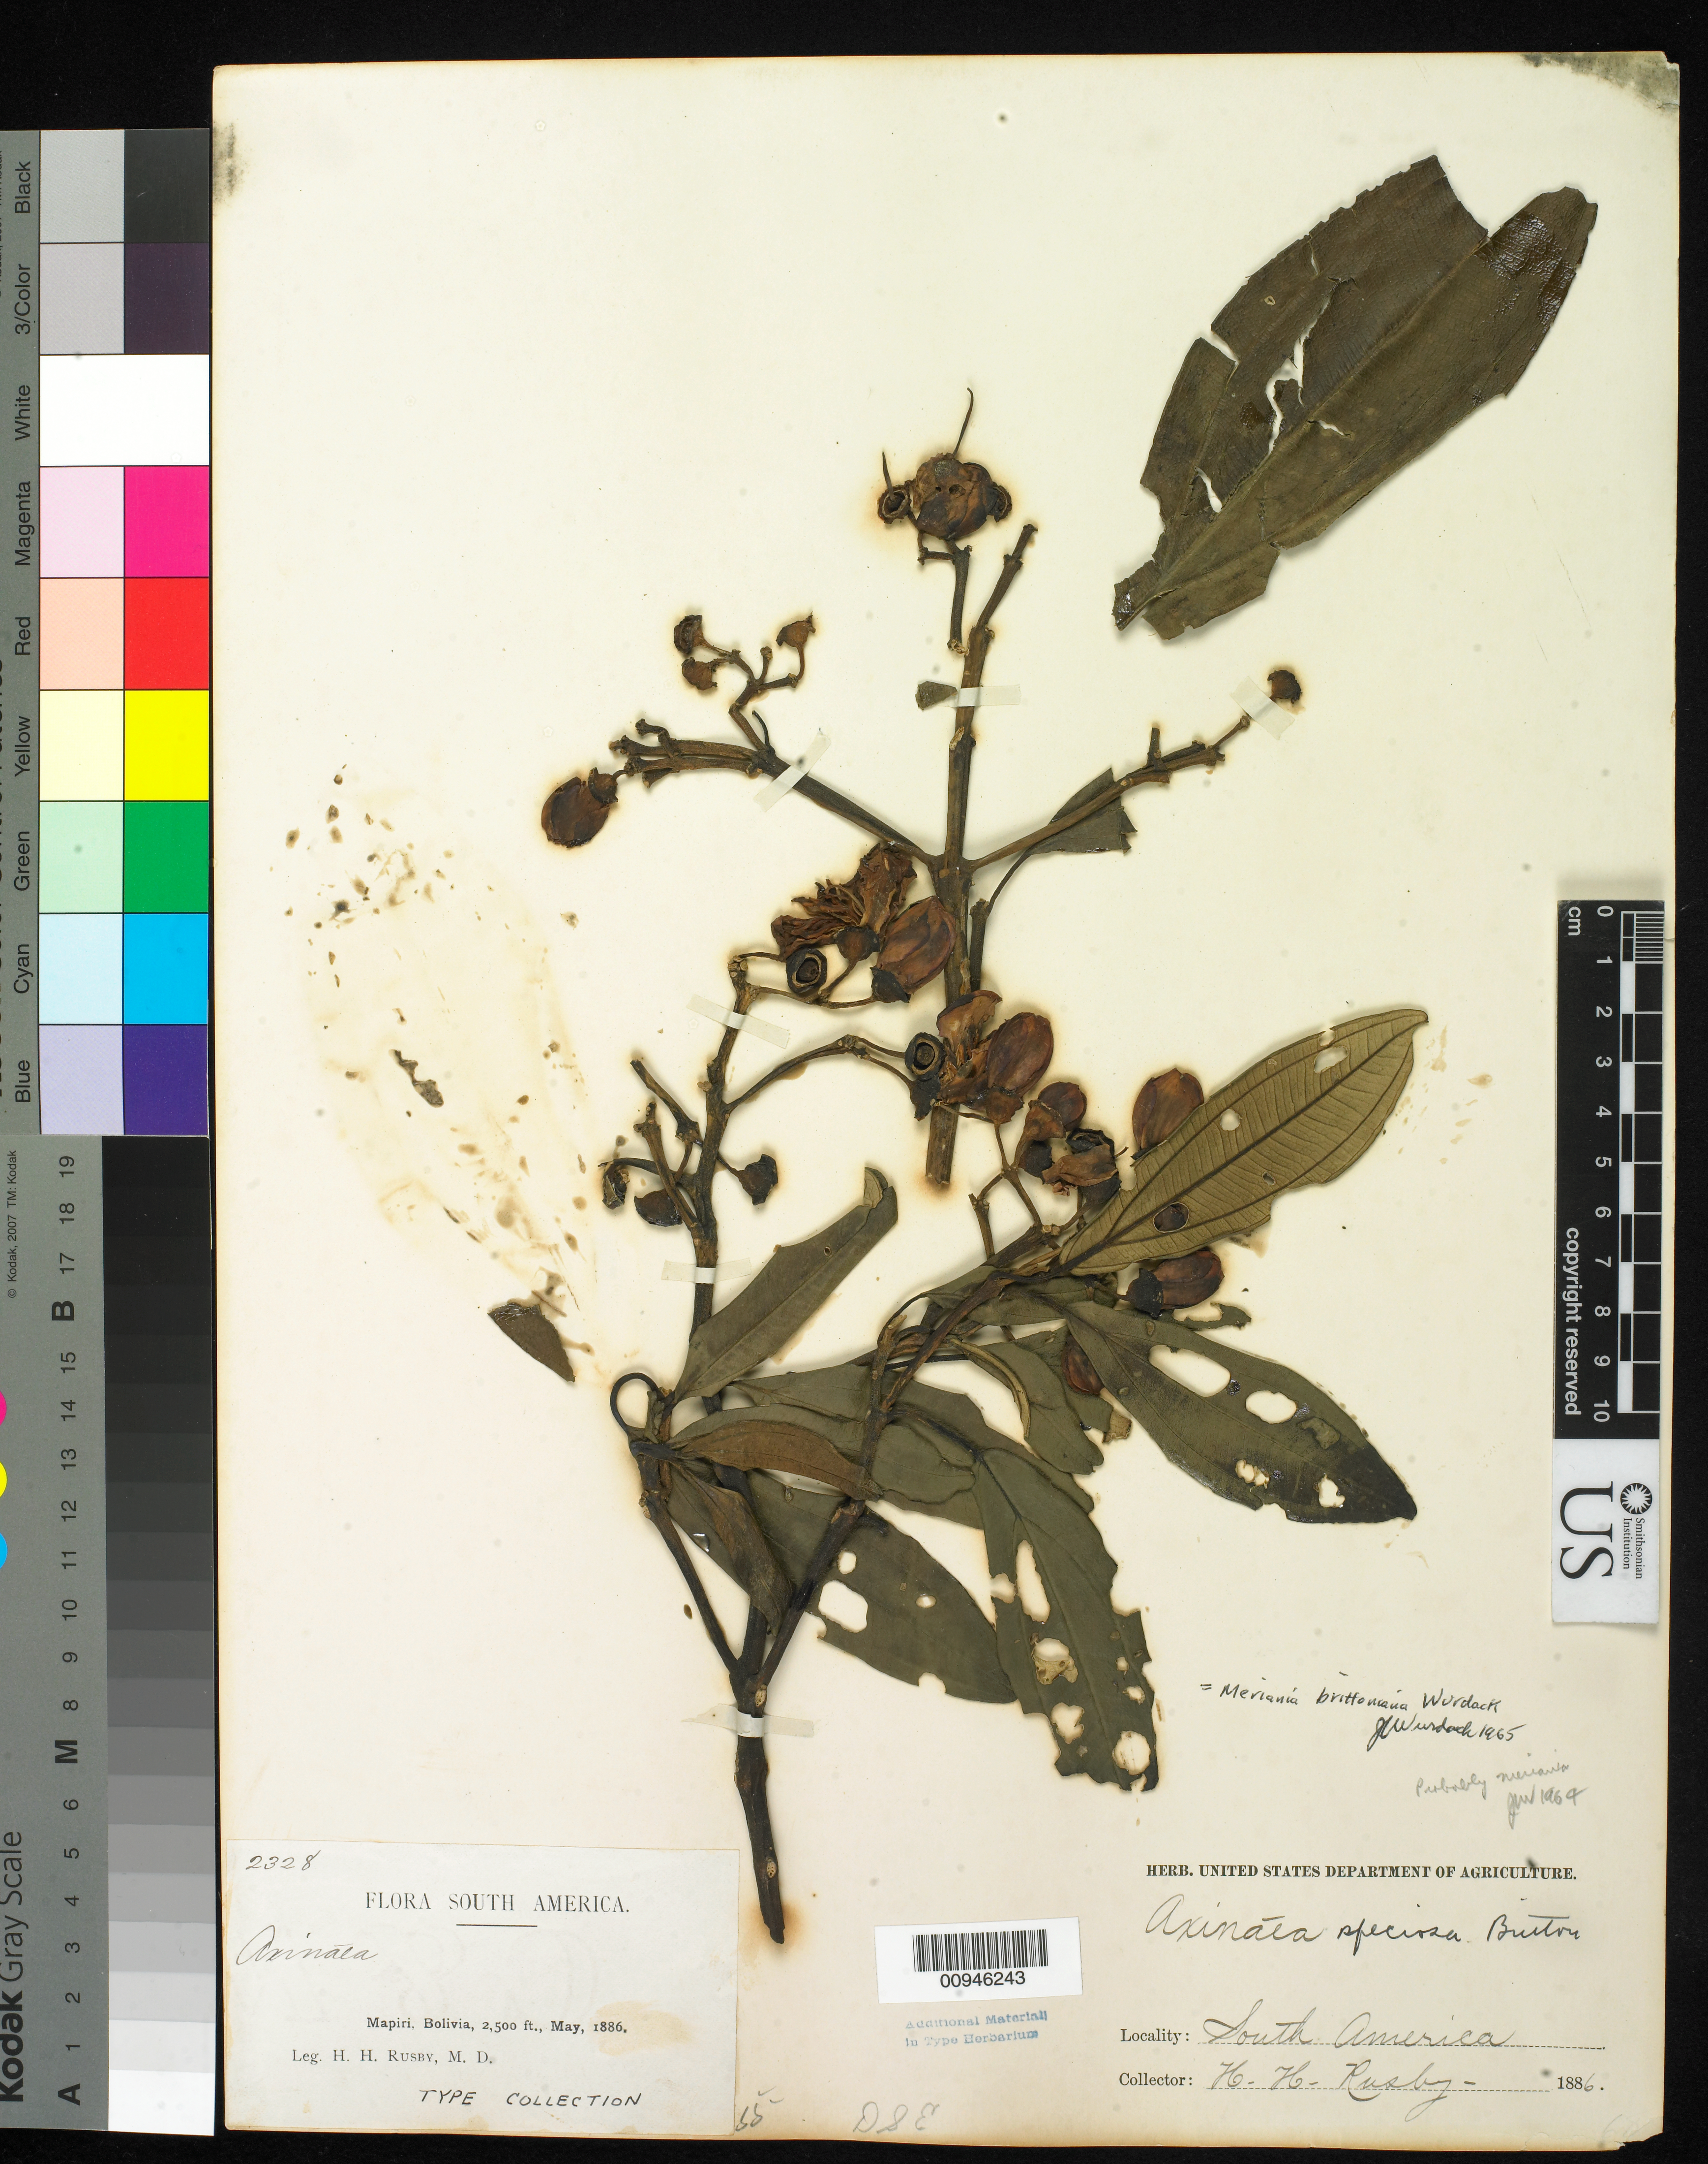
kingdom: Plantae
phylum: Tracheophyta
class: Magnoliopsida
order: Myrtales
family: Melastomataceae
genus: Axinaea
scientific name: Axinaea speciosa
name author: Britton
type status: Isotype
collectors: H. H. Rusby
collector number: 2328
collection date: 1886-05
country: Bolivia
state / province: La Páz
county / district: Larecaja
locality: Mapiri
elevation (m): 762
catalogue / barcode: US 98825